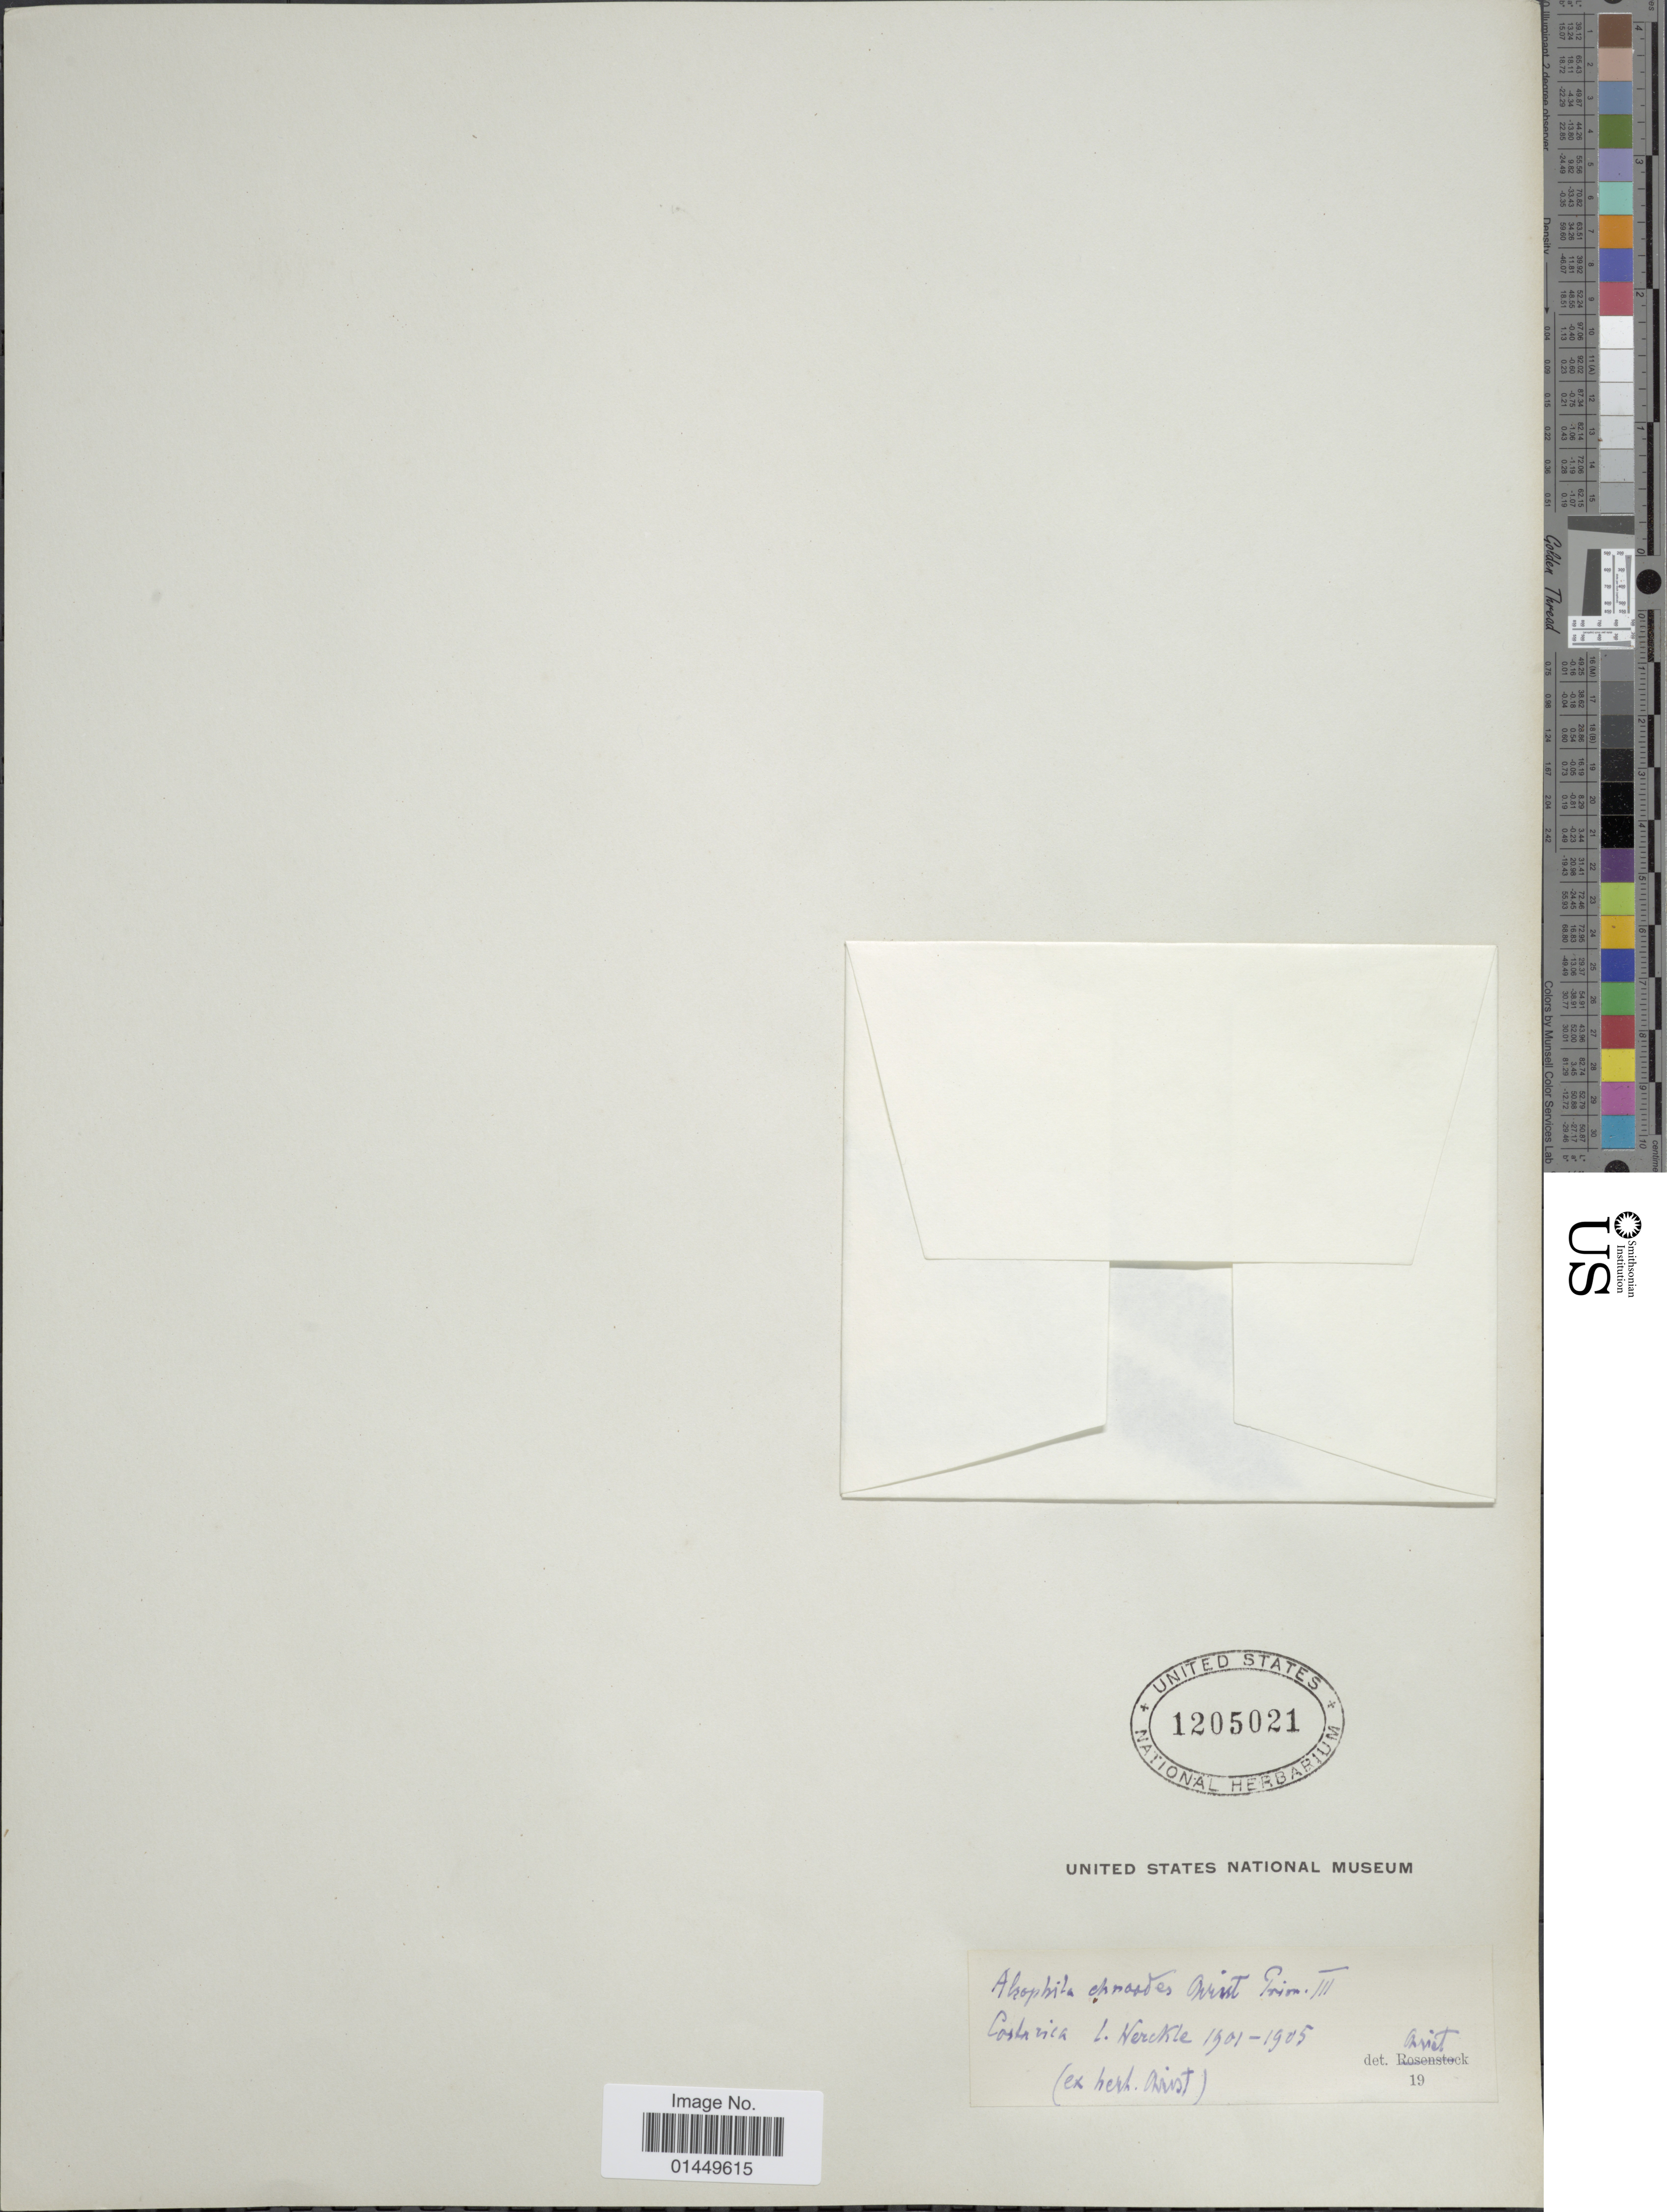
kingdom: Plantae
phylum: Tracheophyta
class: Polypodiopsida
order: Cyatheales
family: Cyatheaceae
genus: Cyathea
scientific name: Cyathea schiedeana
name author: (C. Presl) Domin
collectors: C. C Wercklé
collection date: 1901/1905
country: Costa Rica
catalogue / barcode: US 1205021